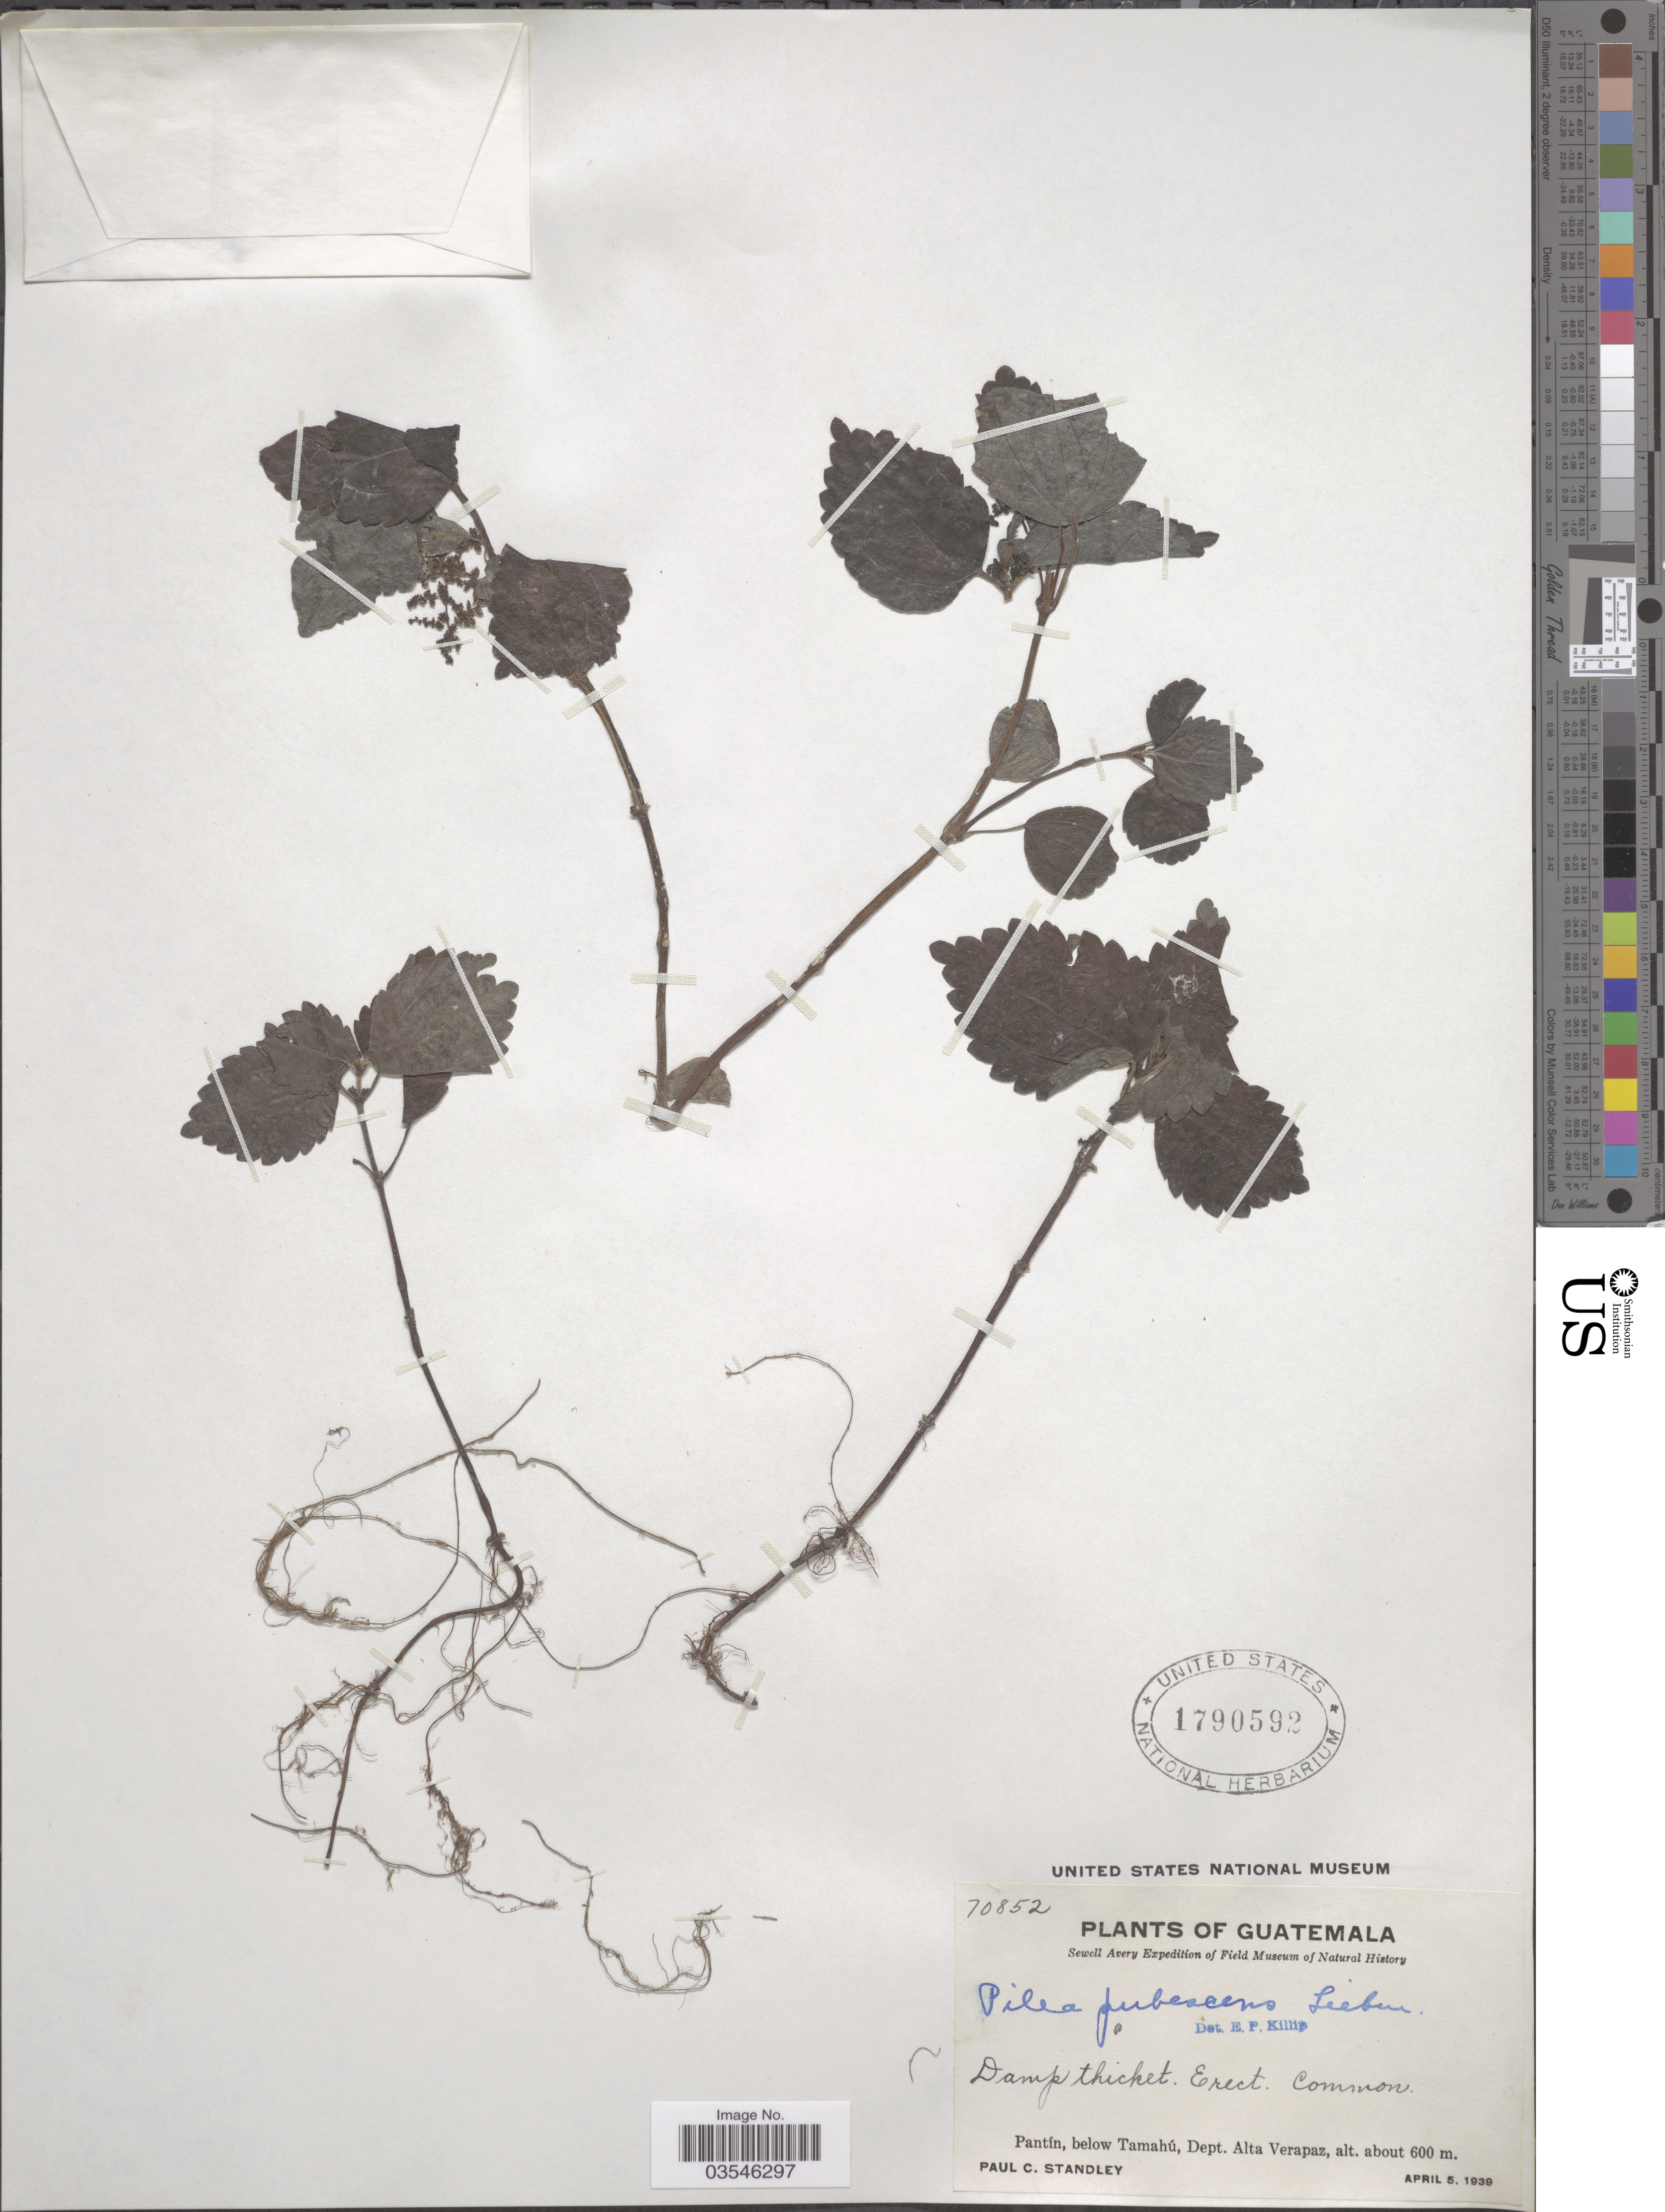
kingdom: Plantae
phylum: Tracheophyta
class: Magnoliopsida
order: Rosales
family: Urticaceae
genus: Pilea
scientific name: Pilea pubescens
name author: Liebm.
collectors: P. C. Standley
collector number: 70852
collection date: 1939-04-05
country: Guatemala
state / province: Alta Verapaz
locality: Pantín, below Tamahú, Dept. Alta Verapaz.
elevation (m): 600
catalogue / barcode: US 1790592